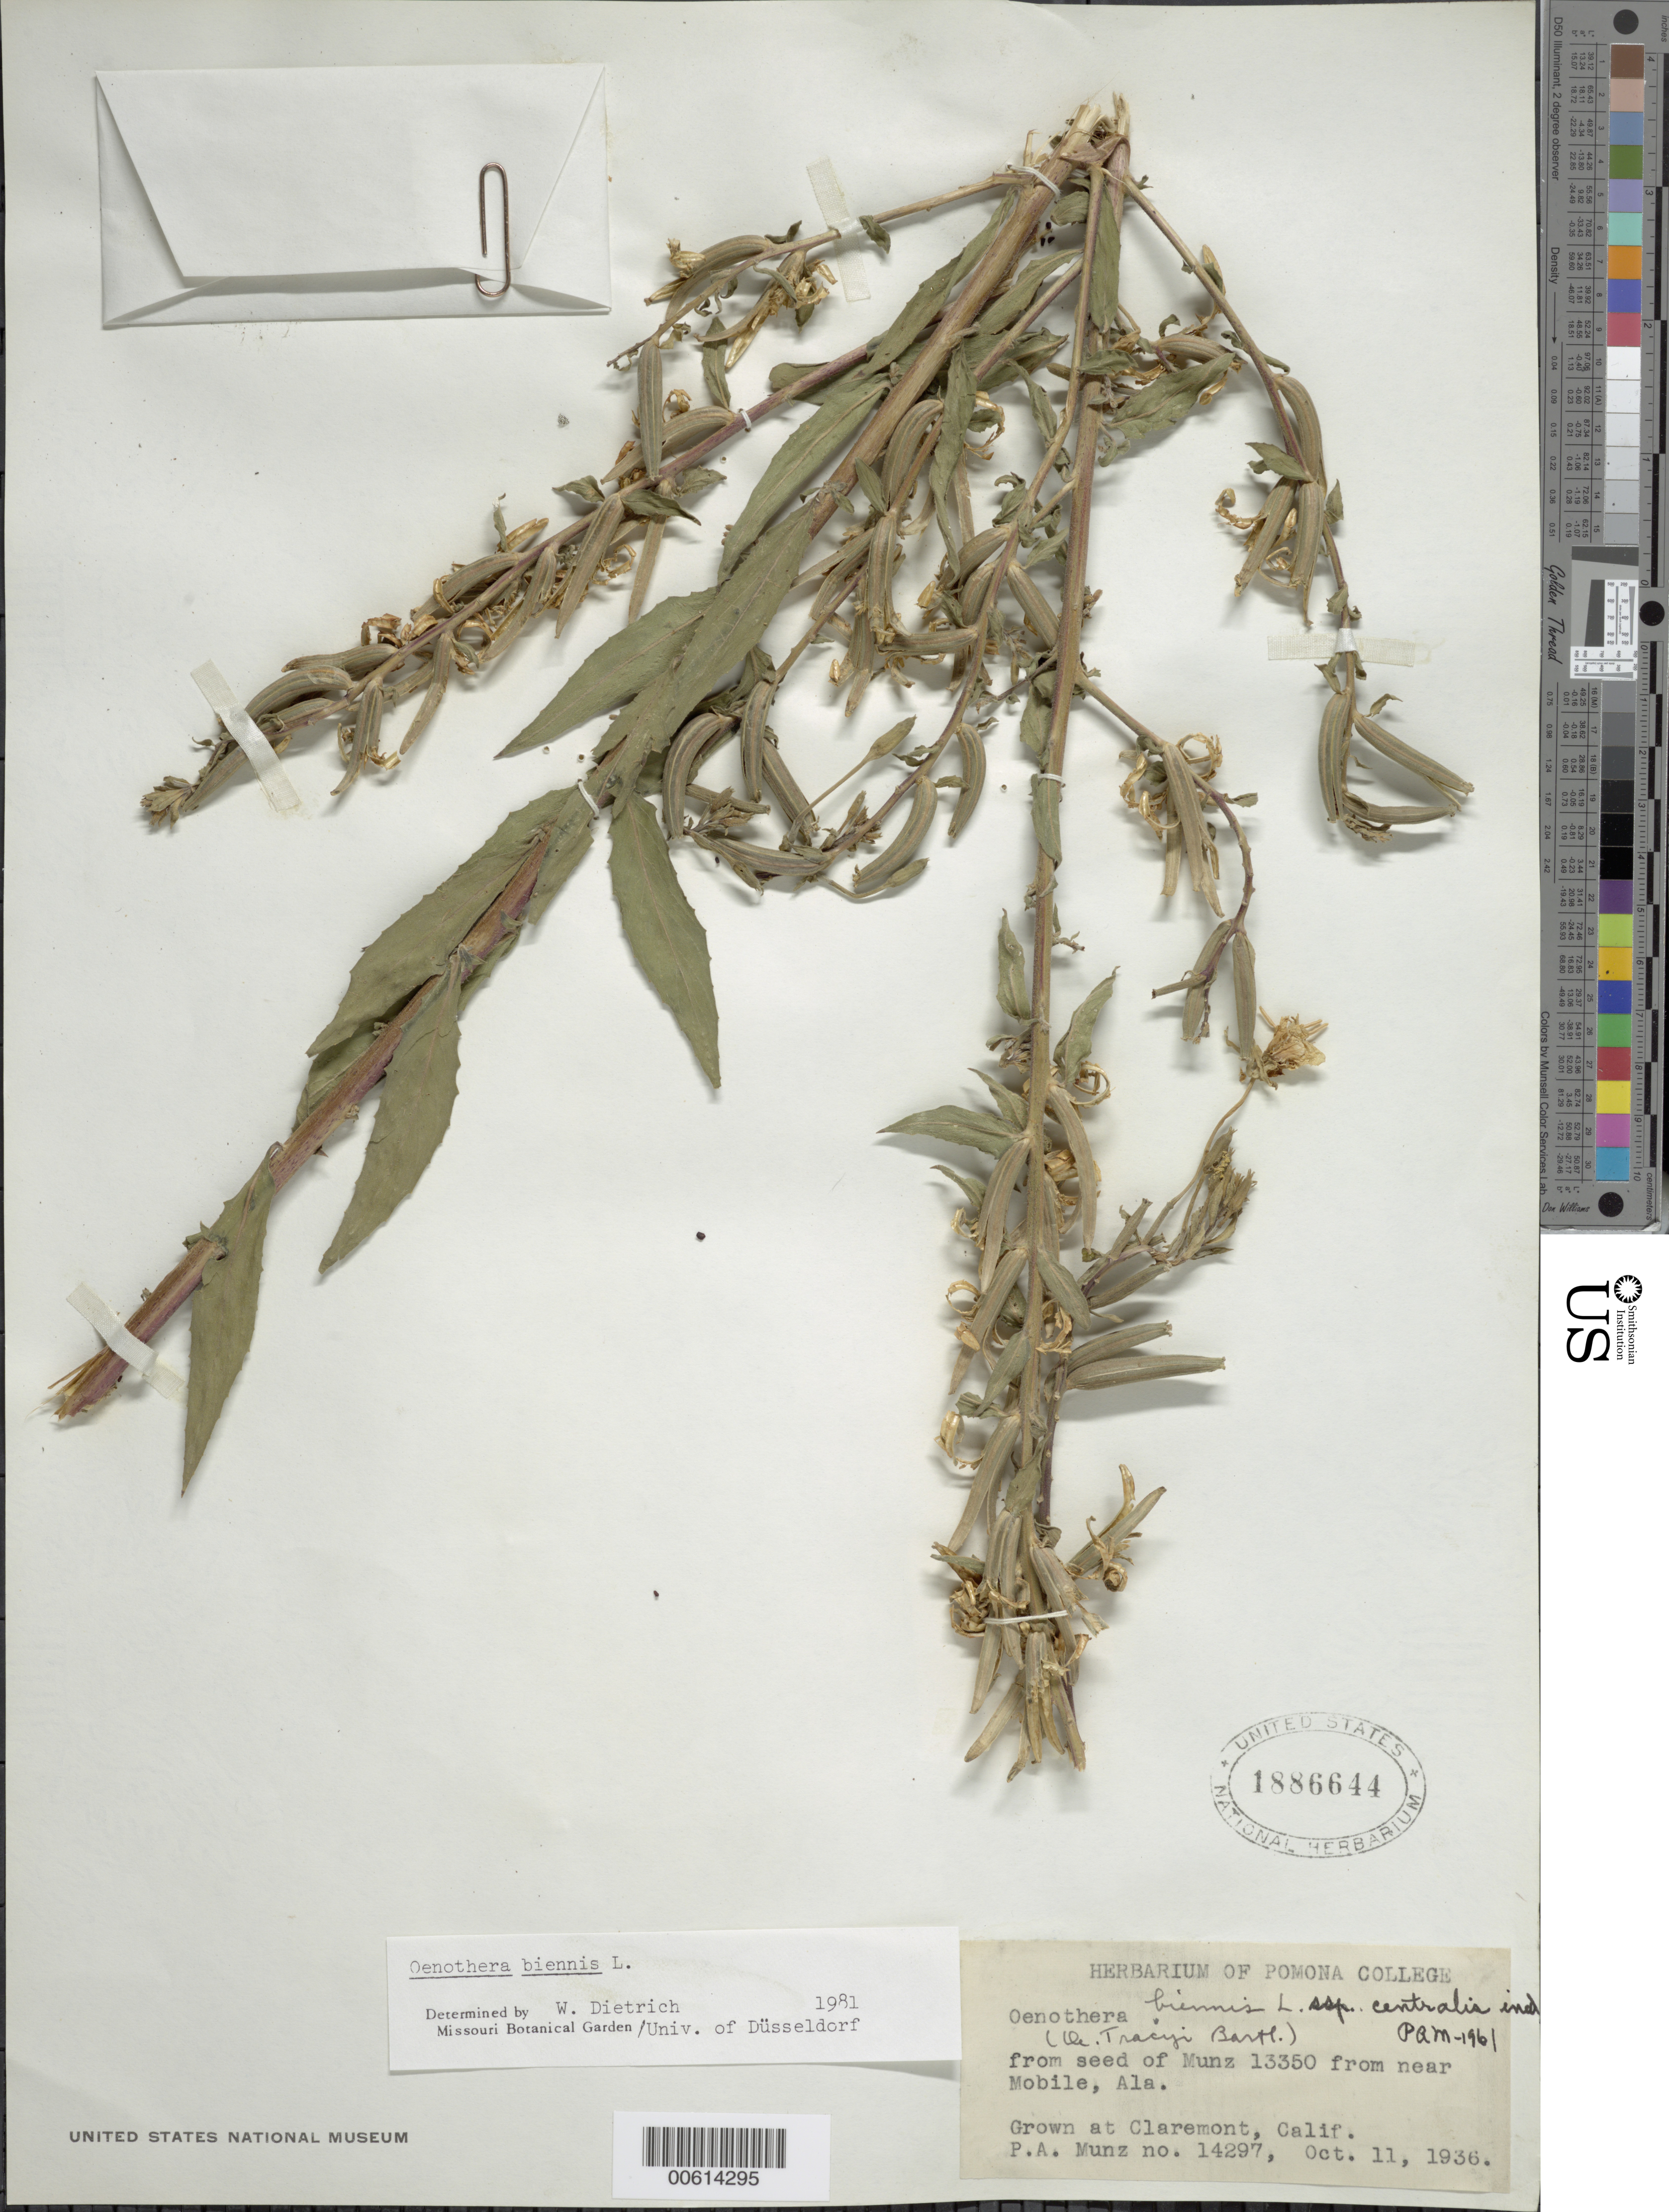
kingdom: Plantae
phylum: Tracheophyta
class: Magnoliopsida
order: Myrtales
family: Onagraceae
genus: Oenothera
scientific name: Oenothera biennis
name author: L.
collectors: P. A. Munz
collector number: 14297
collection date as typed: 11 Oct 1936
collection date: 1936-10-11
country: United States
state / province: California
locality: Pomona College, Claremont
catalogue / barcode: US 1886644